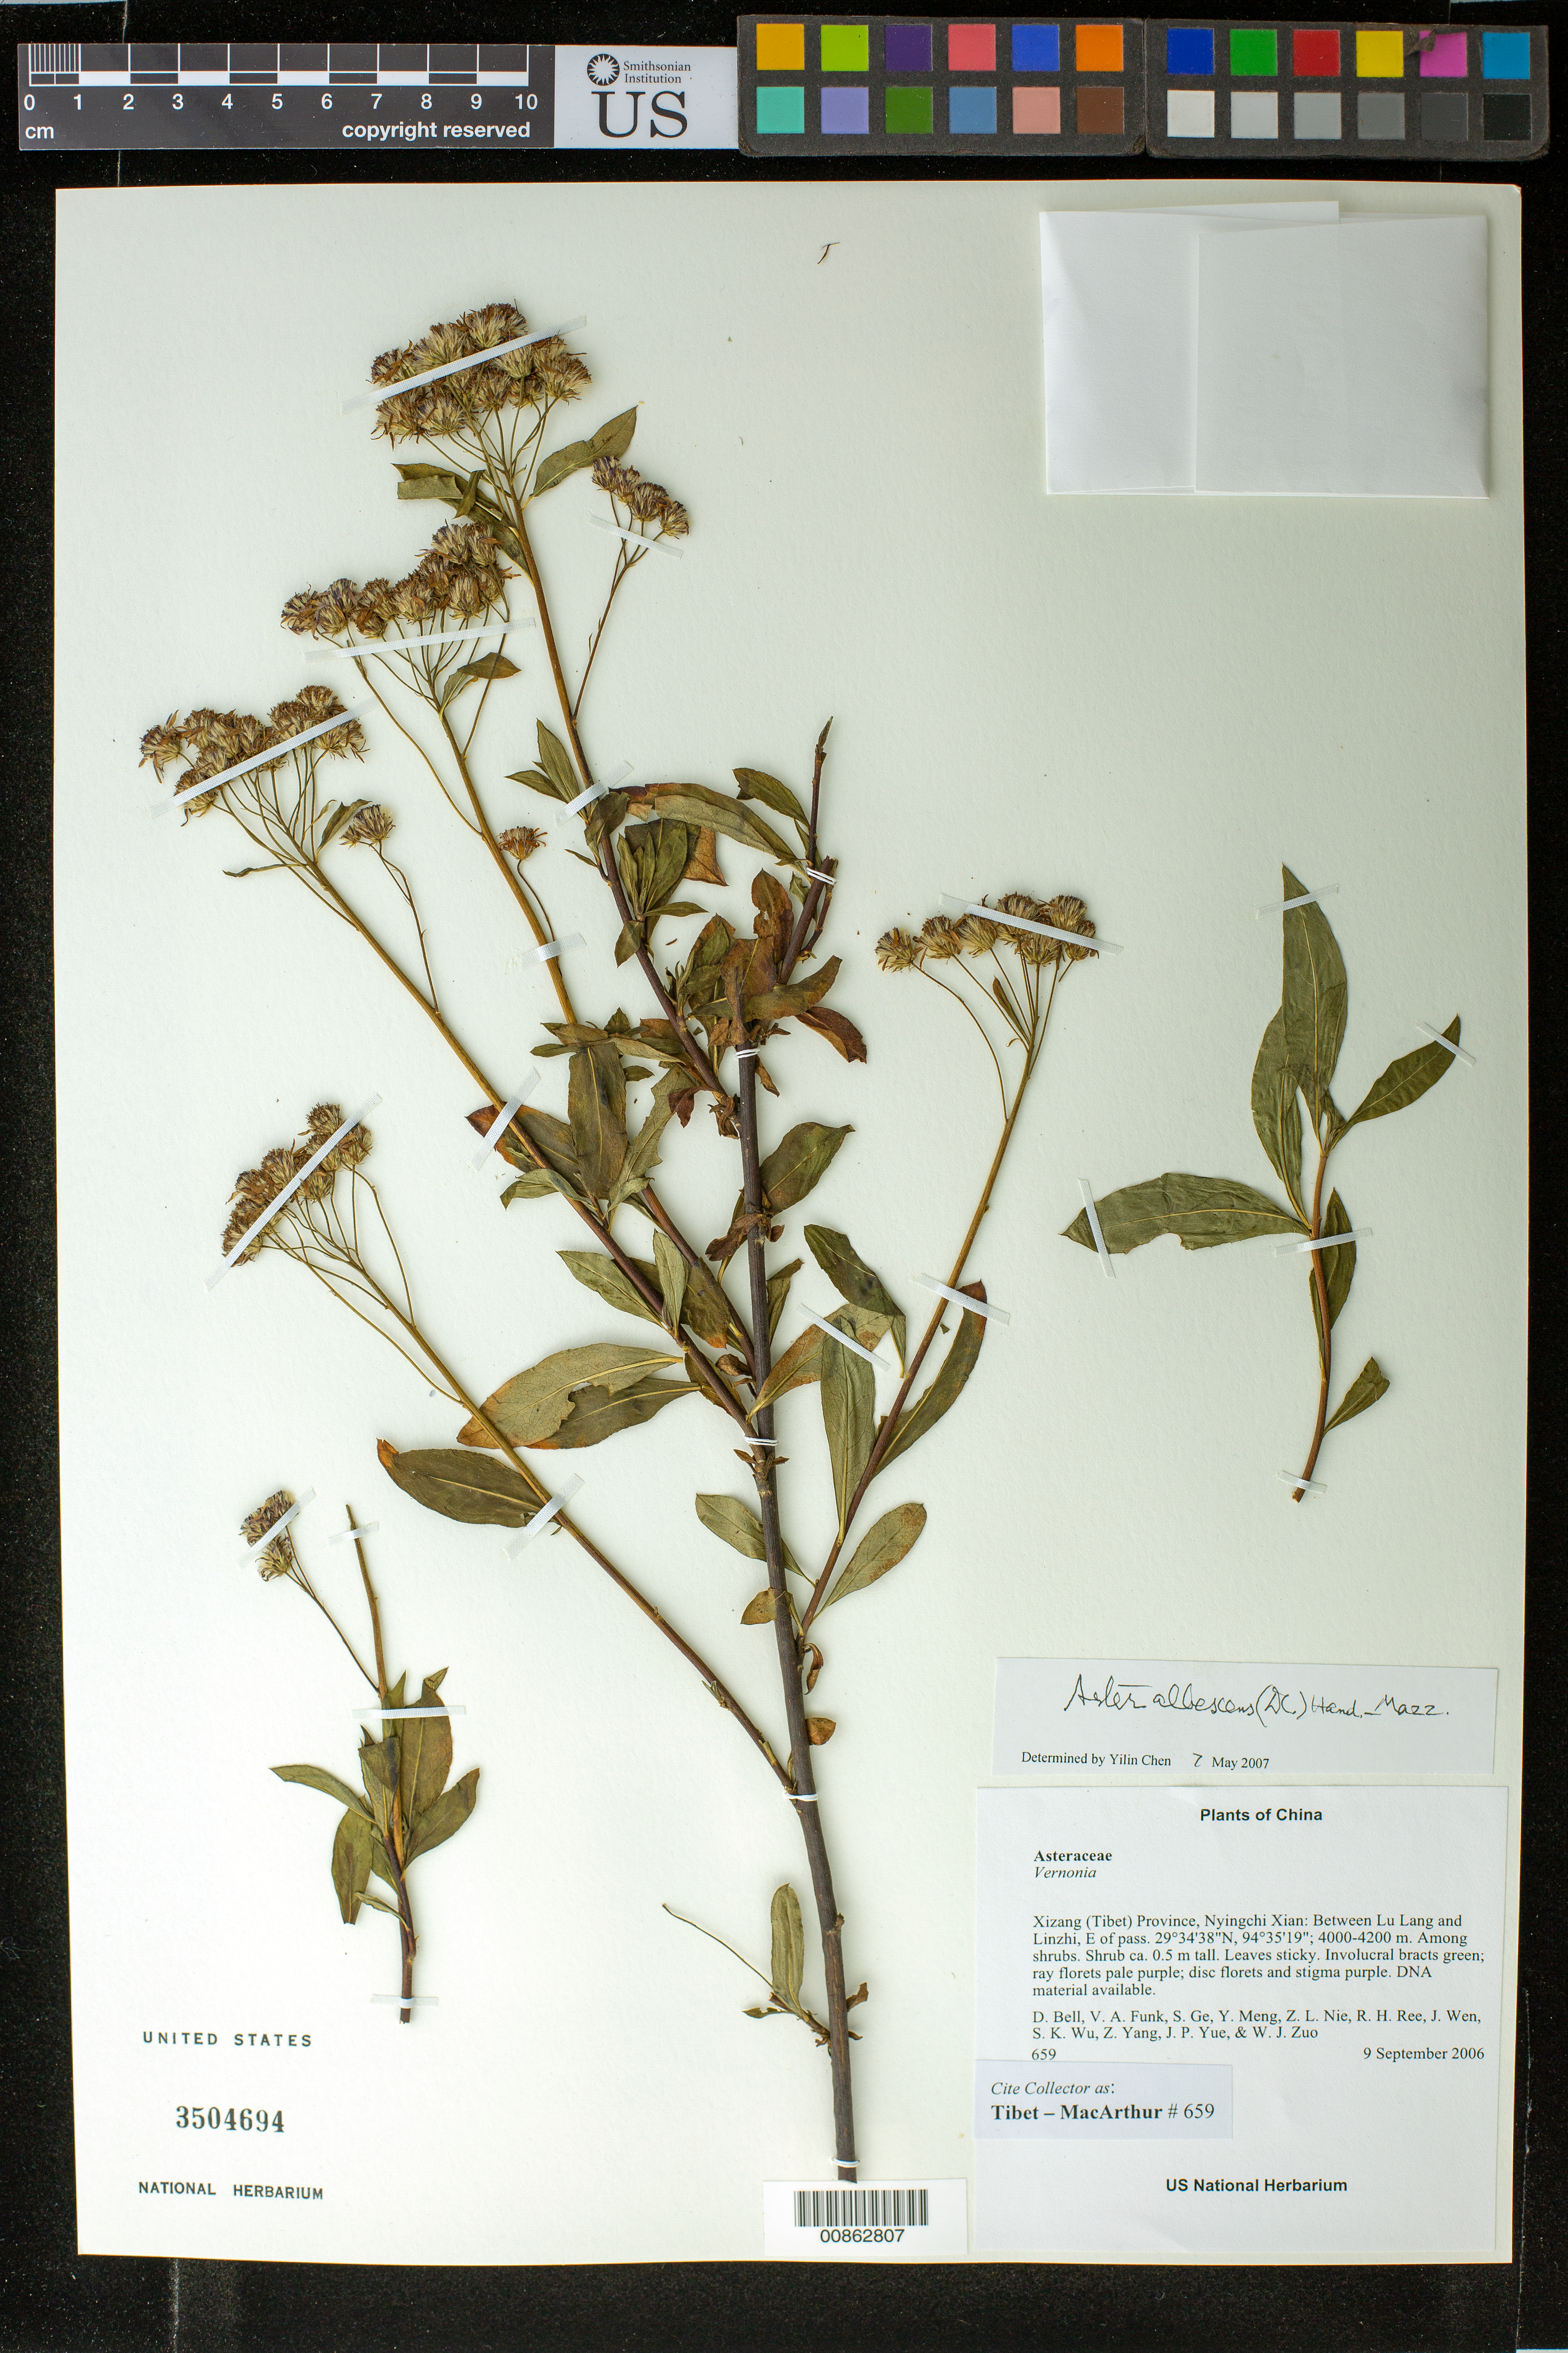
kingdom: Plantae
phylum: Tracheophyta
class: Magnoliopsida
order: Asterales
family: Asteraceae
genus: Aster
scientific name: Aster albescens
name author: Wall.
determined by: Yilin Chen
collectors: Tibet-MacArthur, D. A. Bell, V. Funk, S. Ge, Y. Meng, Z. Nie, R. Ree, J. Wen, S. K. Wu, Z. Yang, J. Yue & W. Zuo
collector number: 659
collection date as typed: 09 Sep 2006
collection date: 2006-09-09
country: China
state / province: Xizang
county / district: Nyingchi Xian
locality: Between Lu Lang and Linzhi, E of pass.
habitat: Remnant Abies forest and adjacent disturbed areas with scattered shrubs (Rosa, Berberis). Among shrubs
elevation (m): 4000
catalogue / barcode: US 3504694